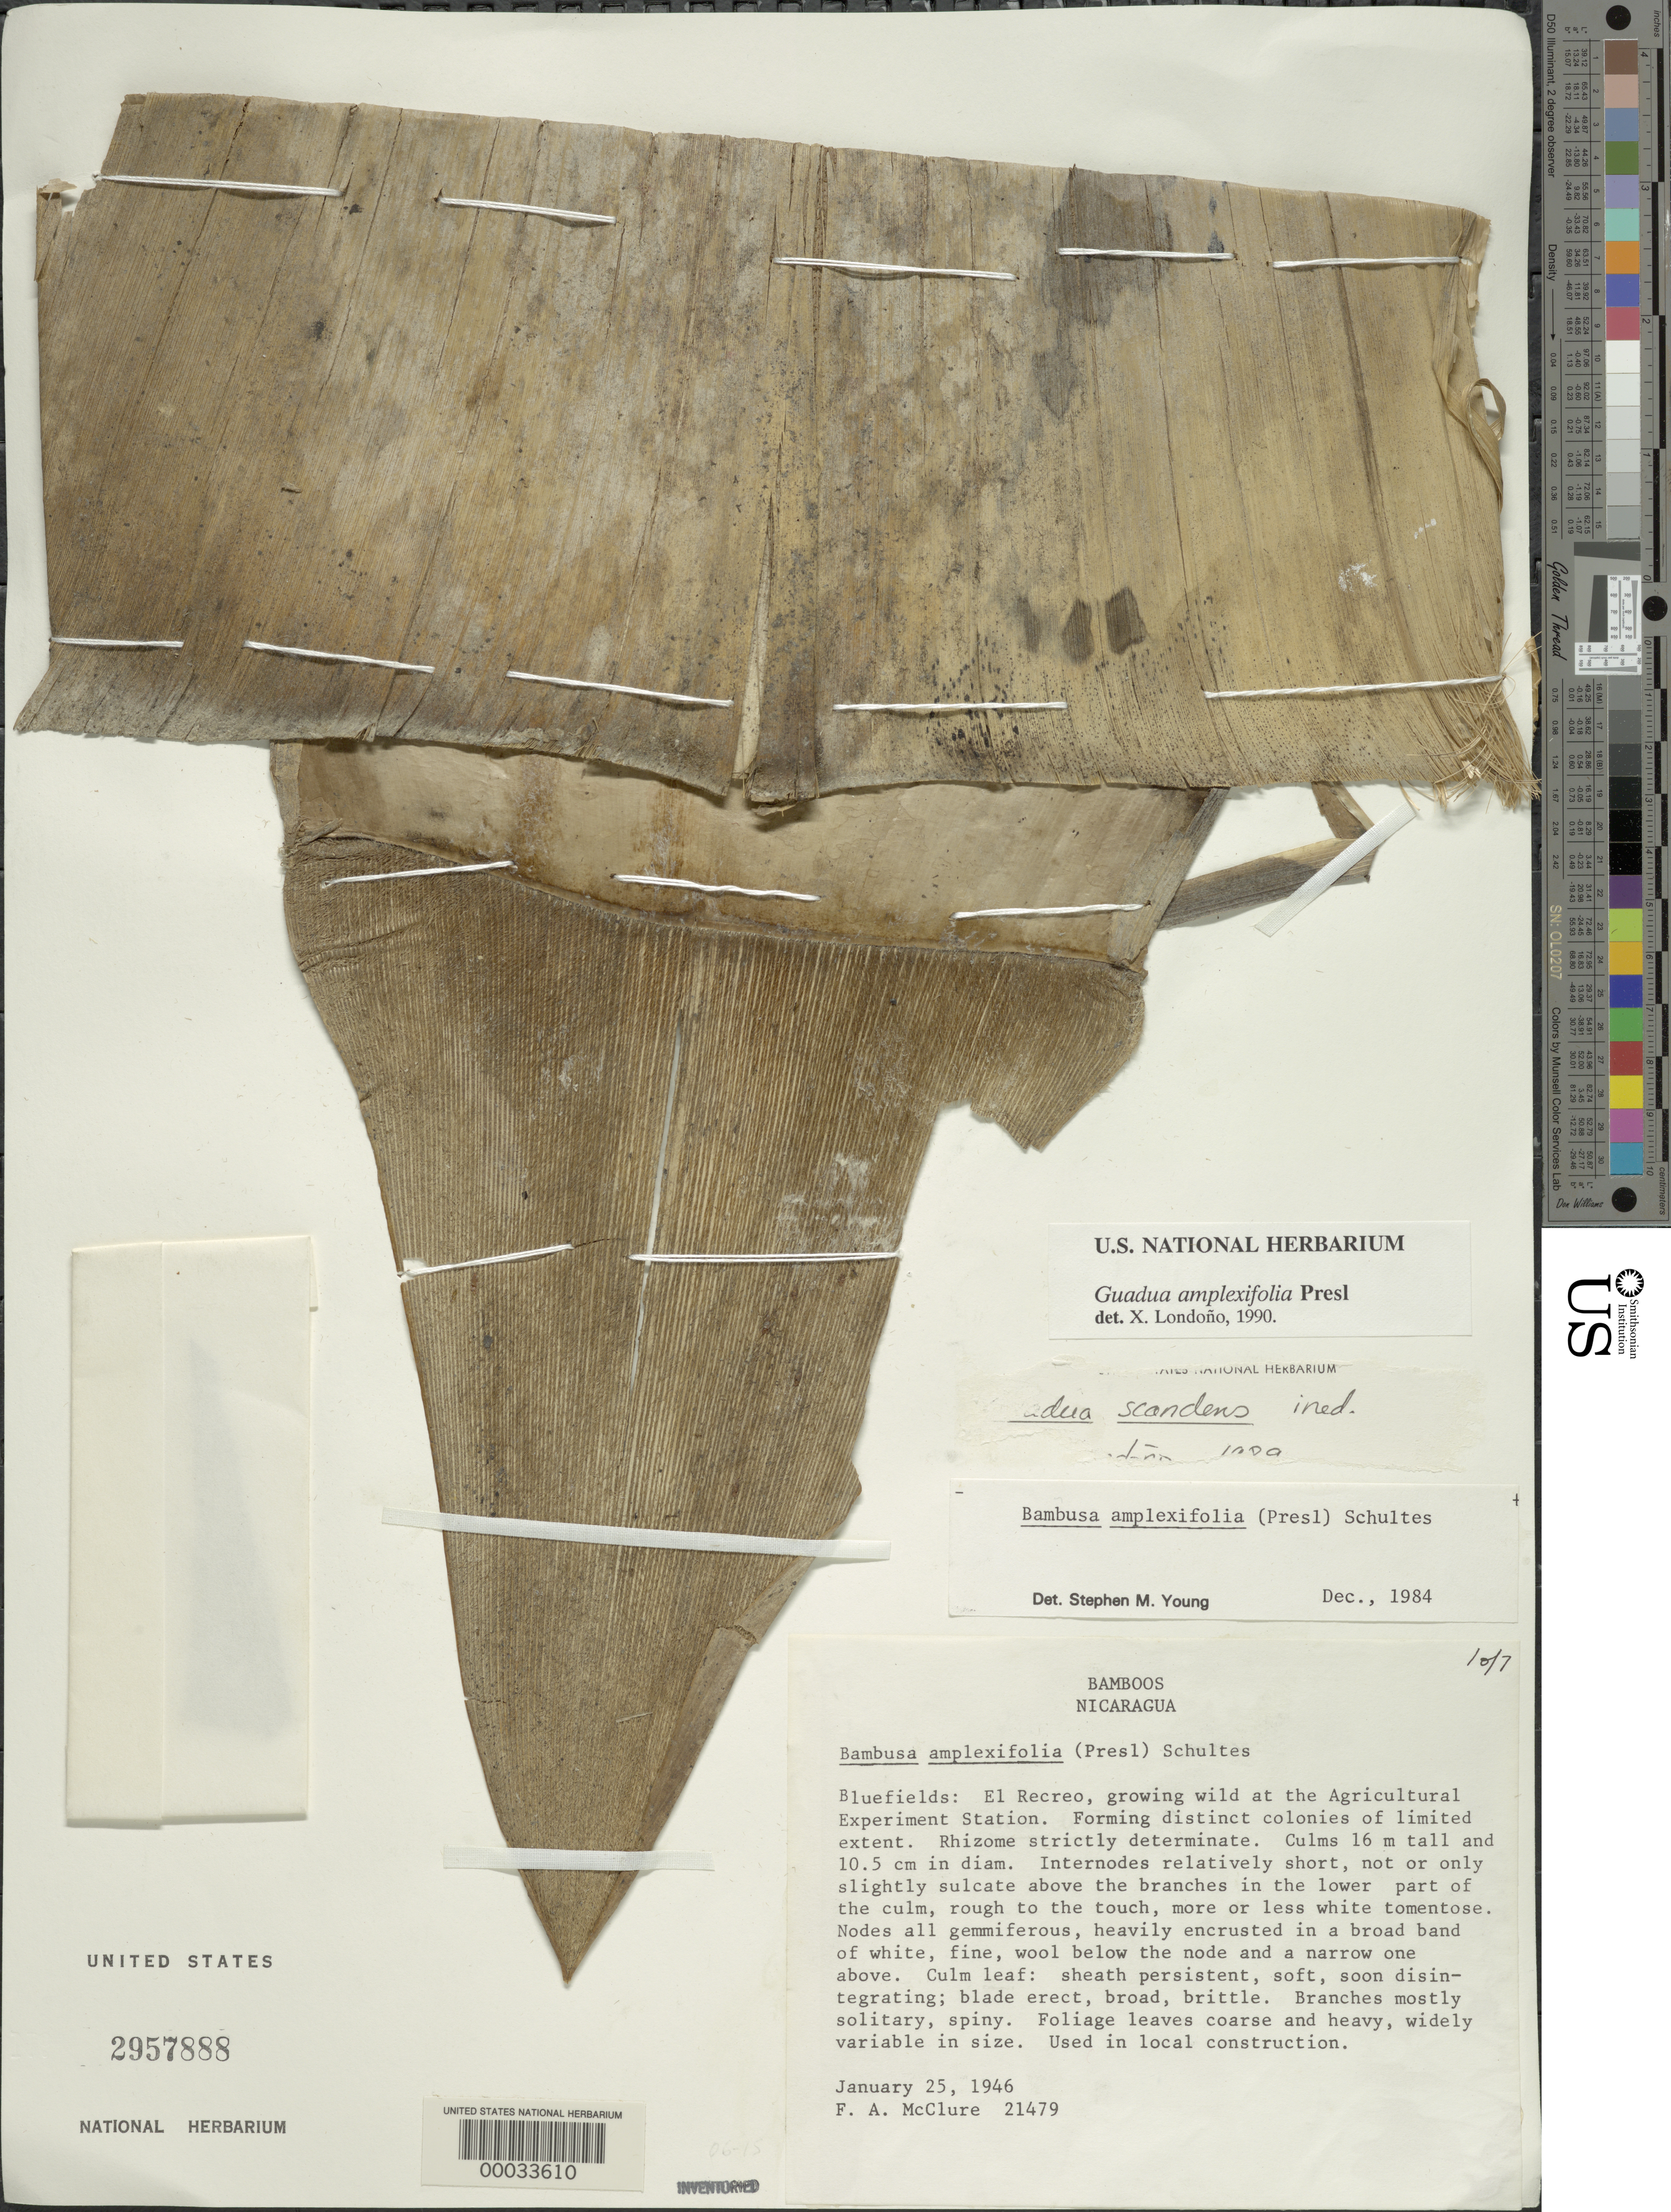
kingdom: Plantae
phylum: Tracheophyta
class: Liliopsida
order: Poales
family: Poaceae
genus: Guadua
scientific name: Guadua scandens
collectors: F. A. McClure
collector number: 21479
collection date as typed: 25 Jan 1946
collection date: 1946-01-25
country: Nicaragua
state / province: Atlántico Sur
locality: Bluefields; el recreo at agr. expt. sta.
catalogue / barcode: US 2957888